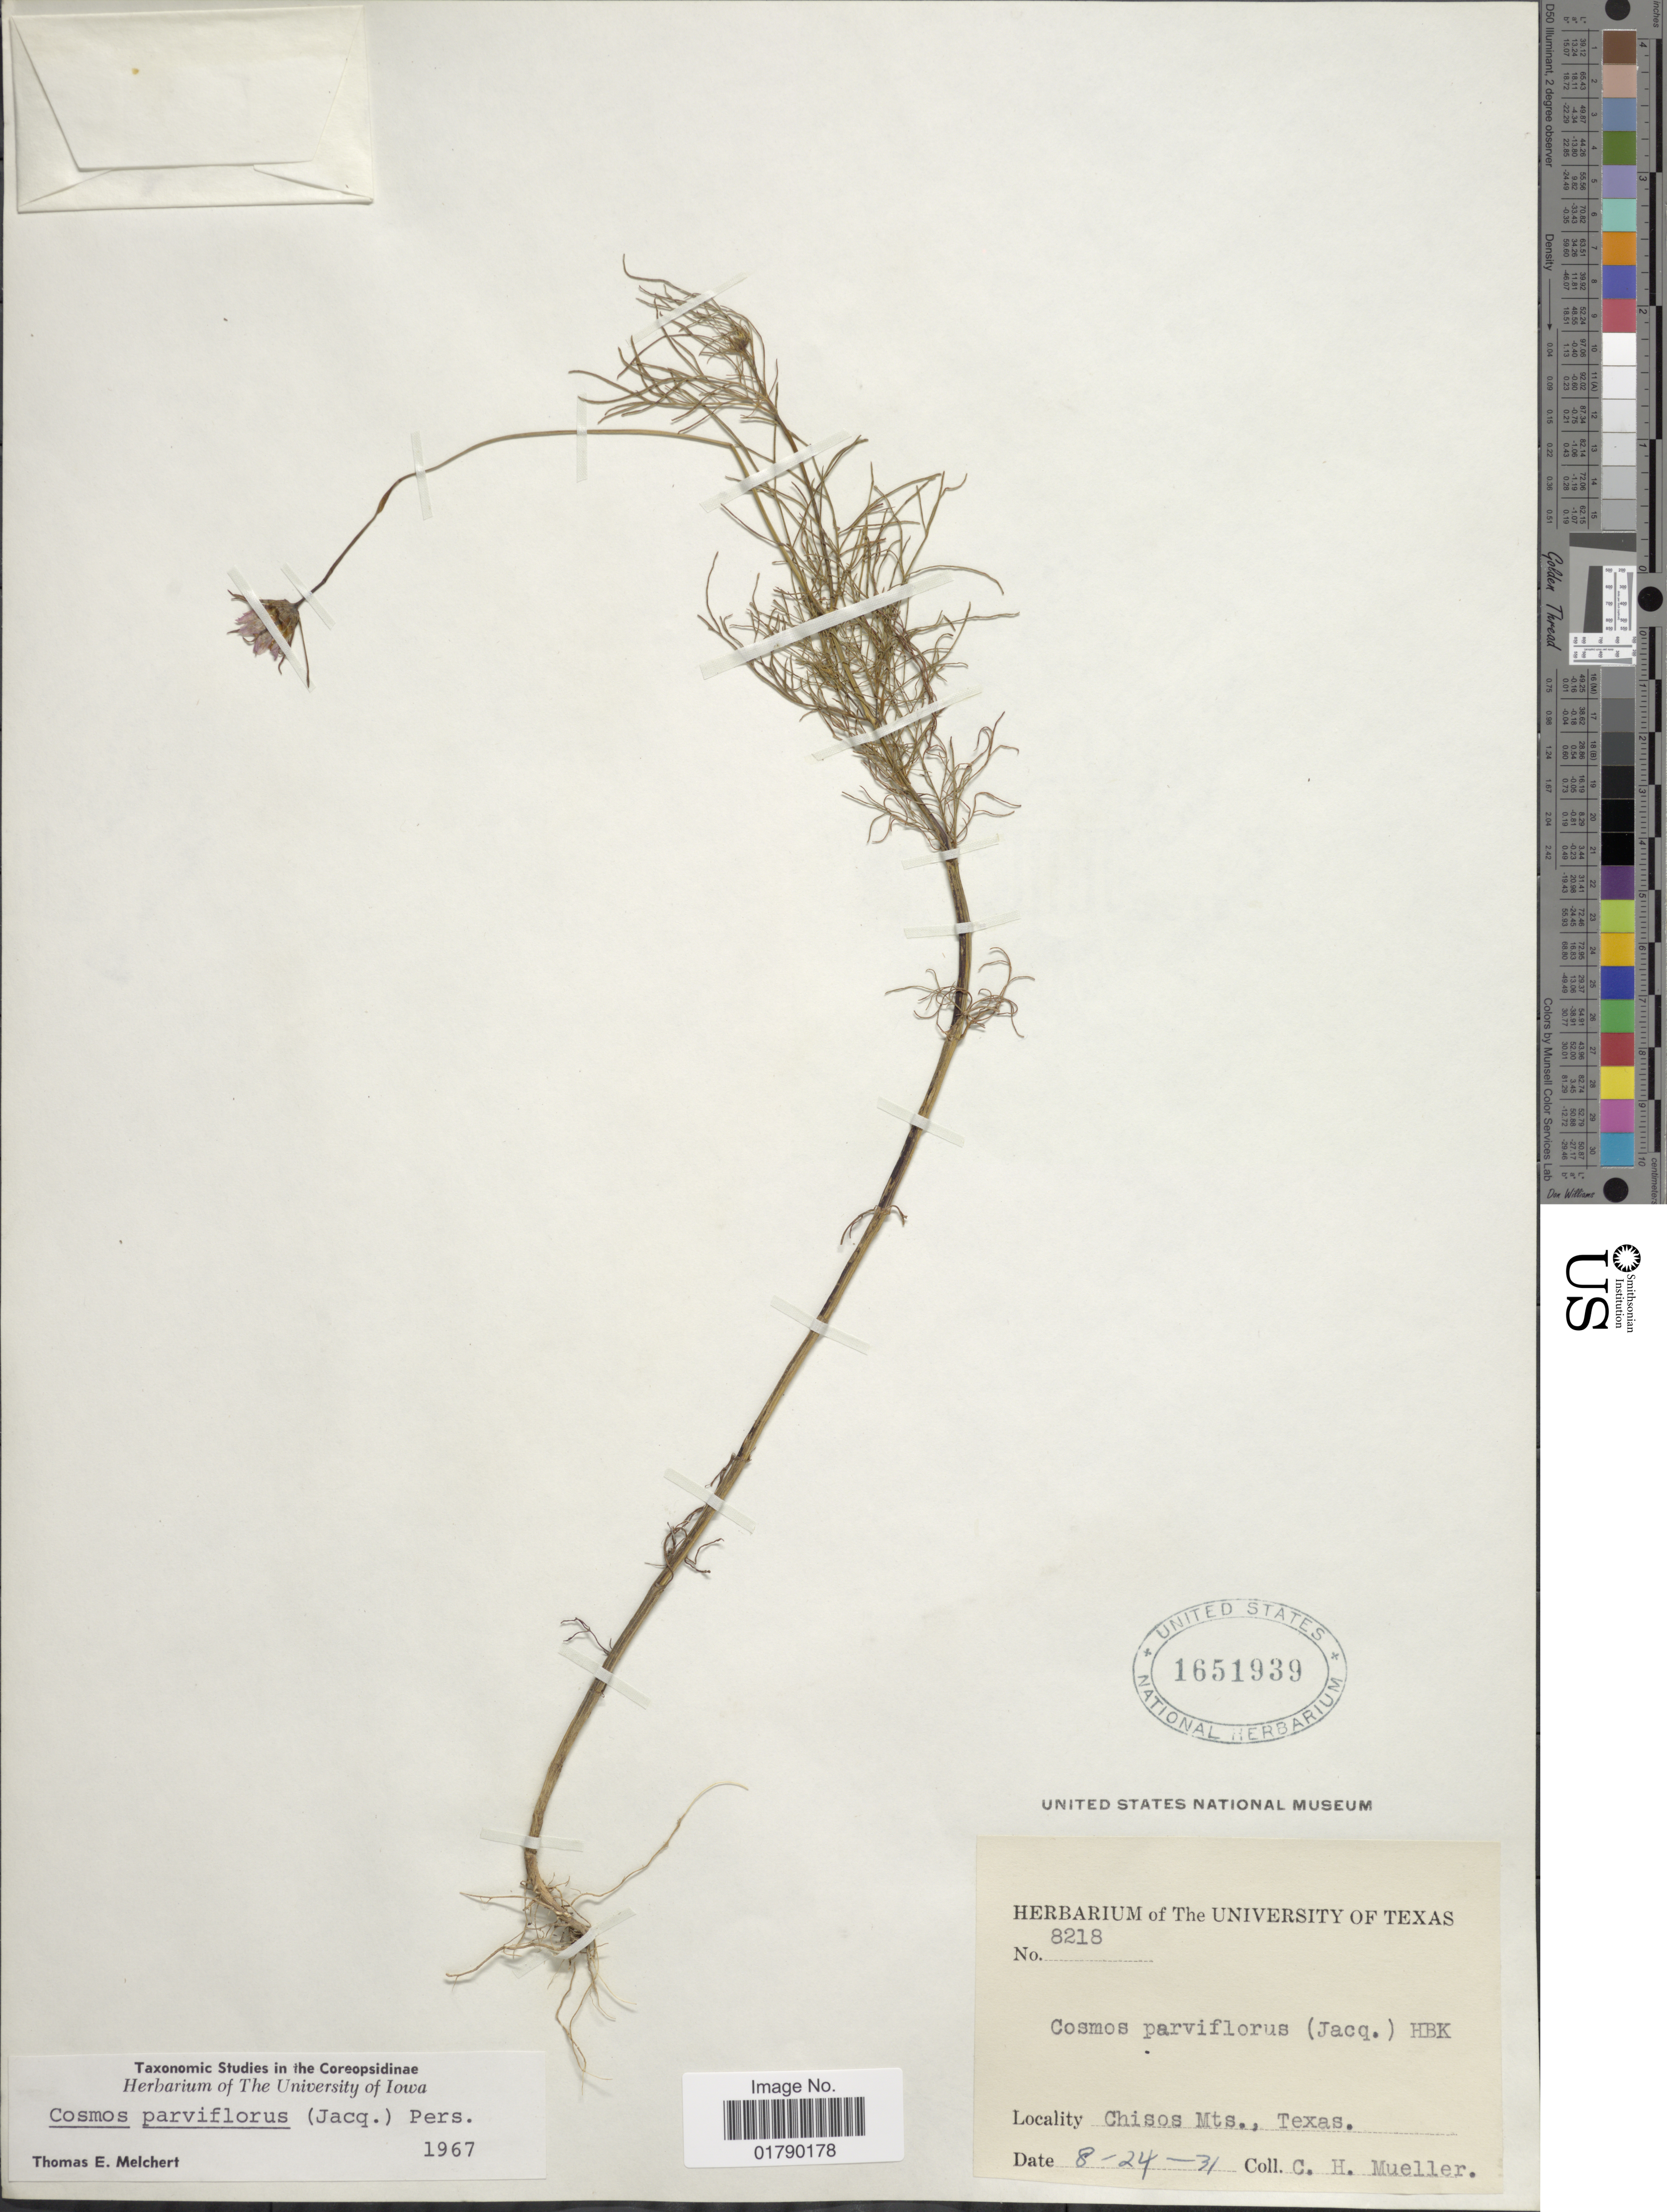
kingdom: Plantae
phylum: Tracheophyta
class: Magnoliopsida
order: Asterales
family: Asteraceae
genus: Cosmos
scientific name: Cosmos parviflorus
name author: (Jacq.) Pers.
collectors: C. H. Mueller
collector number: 8218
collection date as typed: Transcribed d/m/y: 24/8/31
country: United States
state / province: Texas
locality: Chisos Mts.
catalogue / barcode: US 1651939